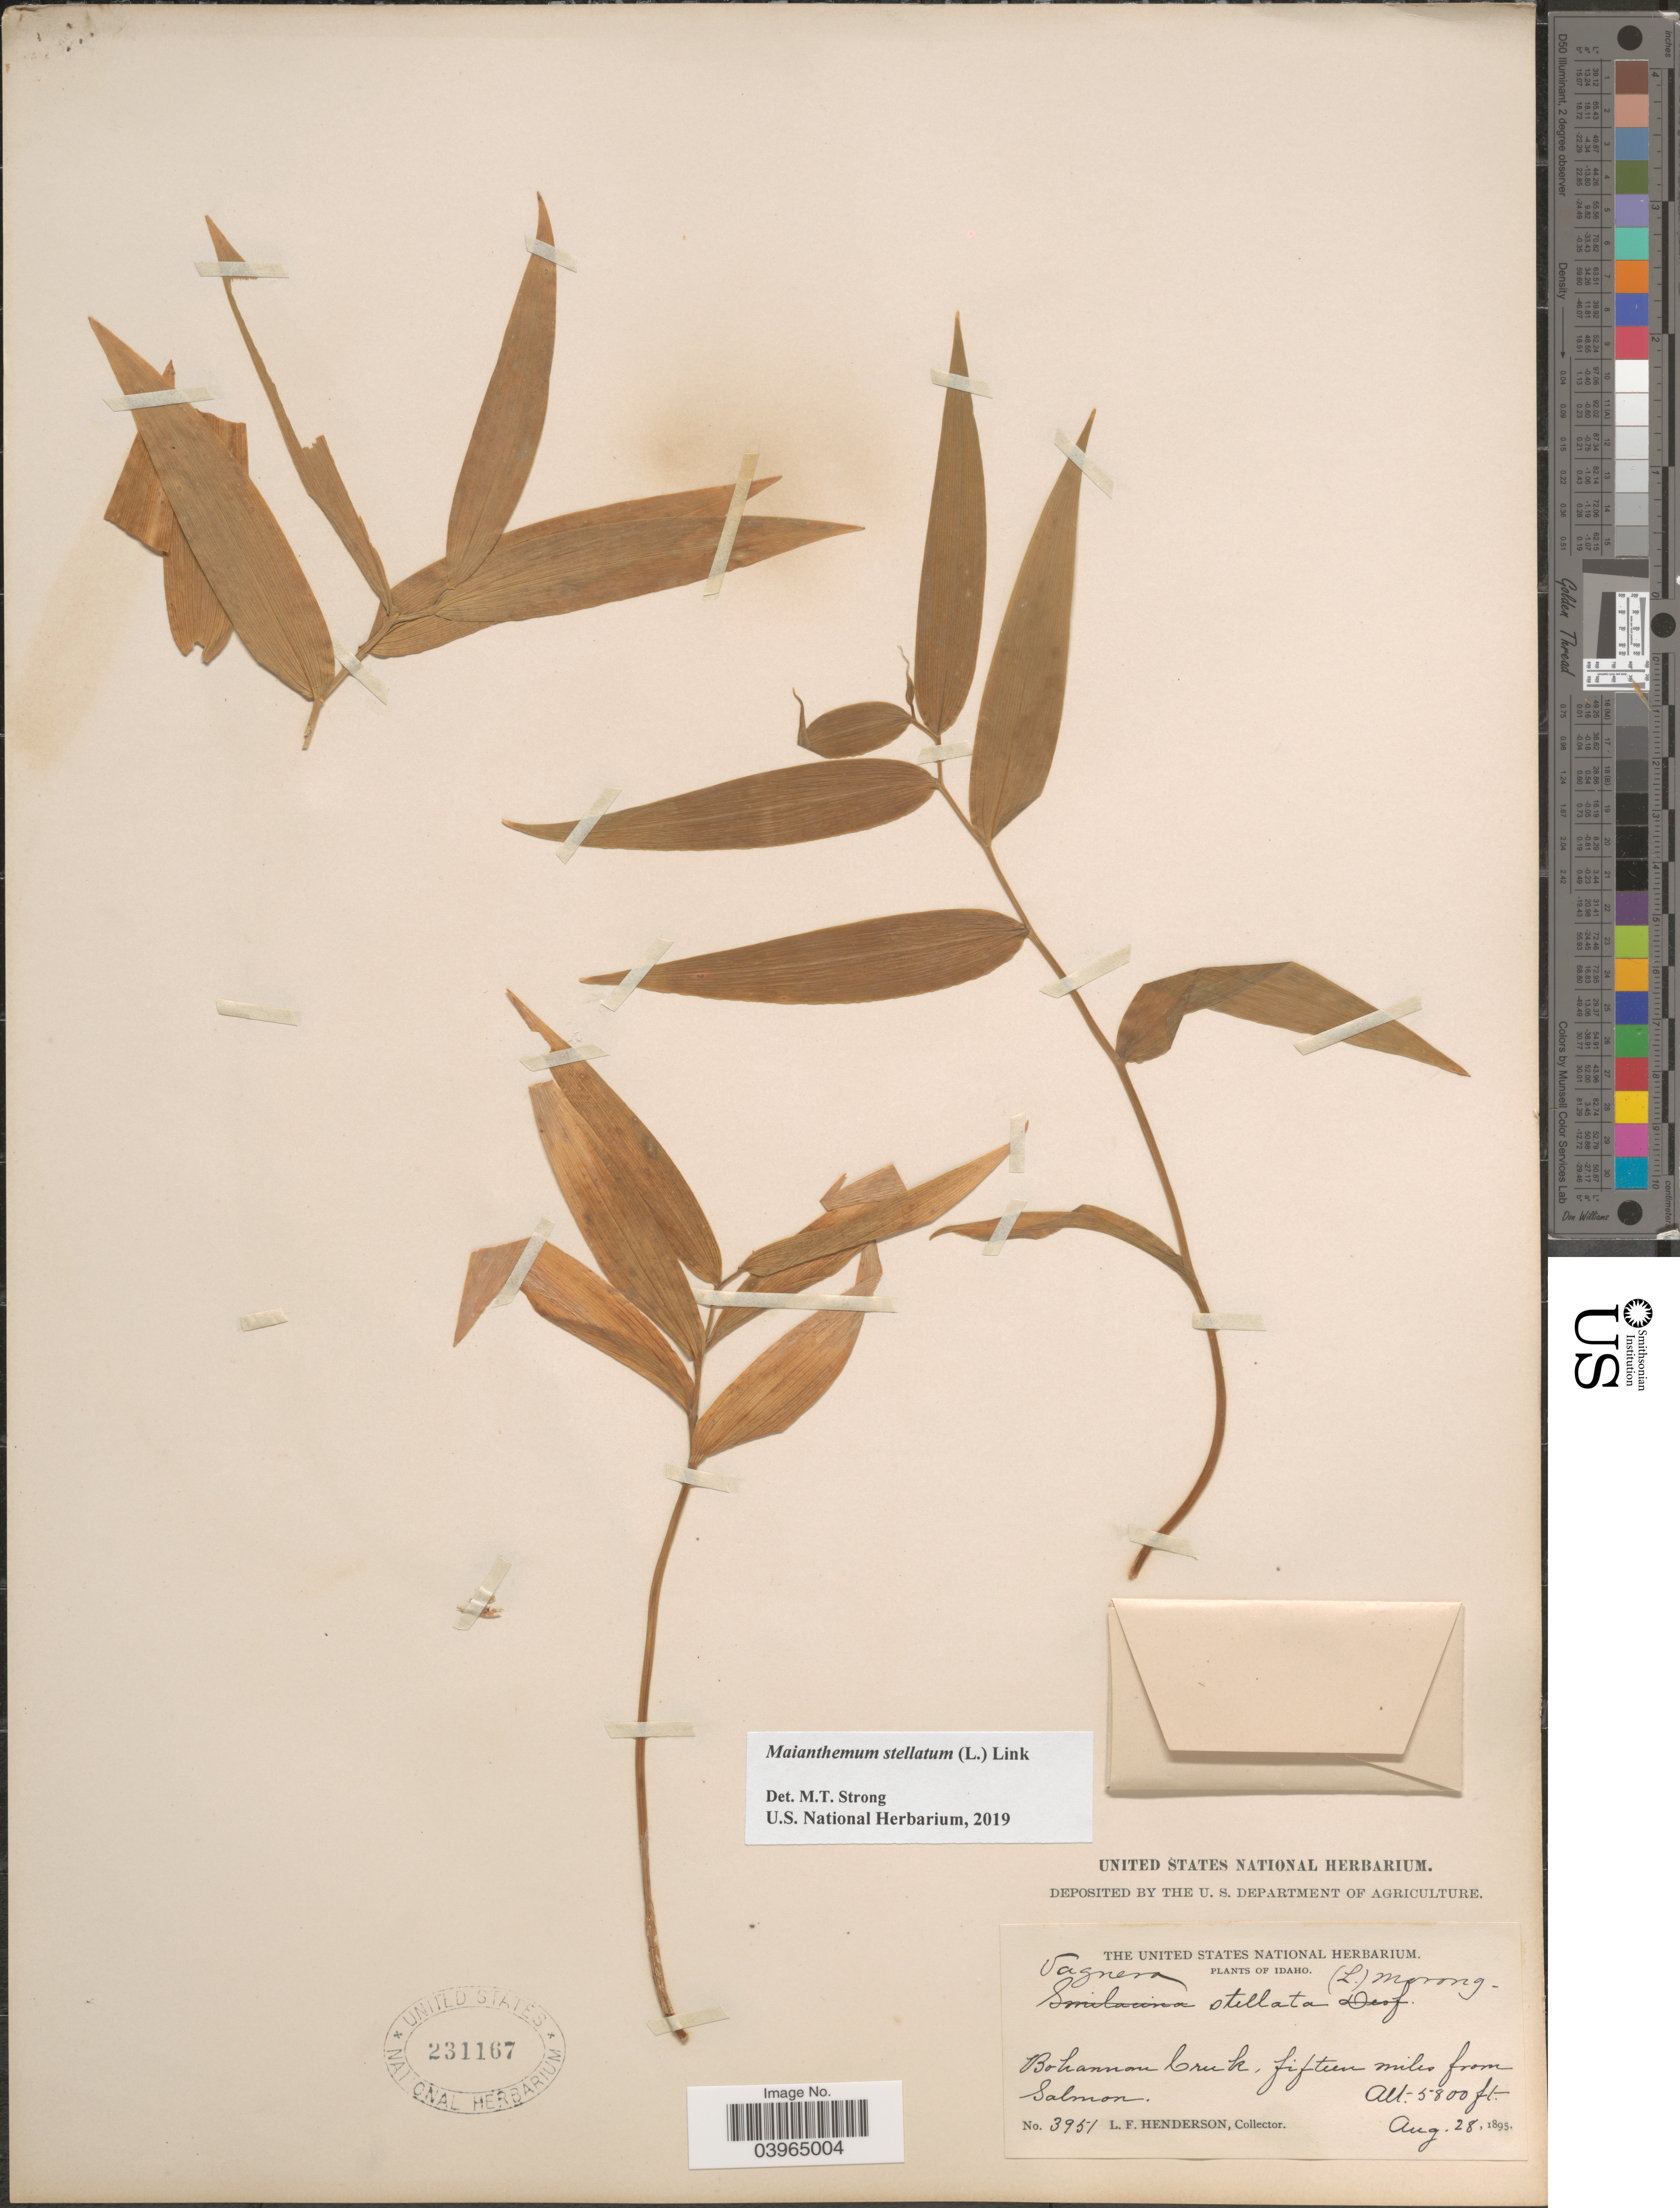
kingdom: Plantae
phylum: Tracheophyta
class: Liliopsida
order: Asparagales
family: Asparagaceae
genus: Maianthemum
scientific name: Maianthemum stellatum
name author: (L.) Link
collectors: L. Henderson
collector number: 3951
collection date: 1895-08-28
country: United States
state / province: Idaho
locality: Bohannan Creek, fifteen miles from Salmon.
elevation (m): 1768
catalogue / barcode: US 231167